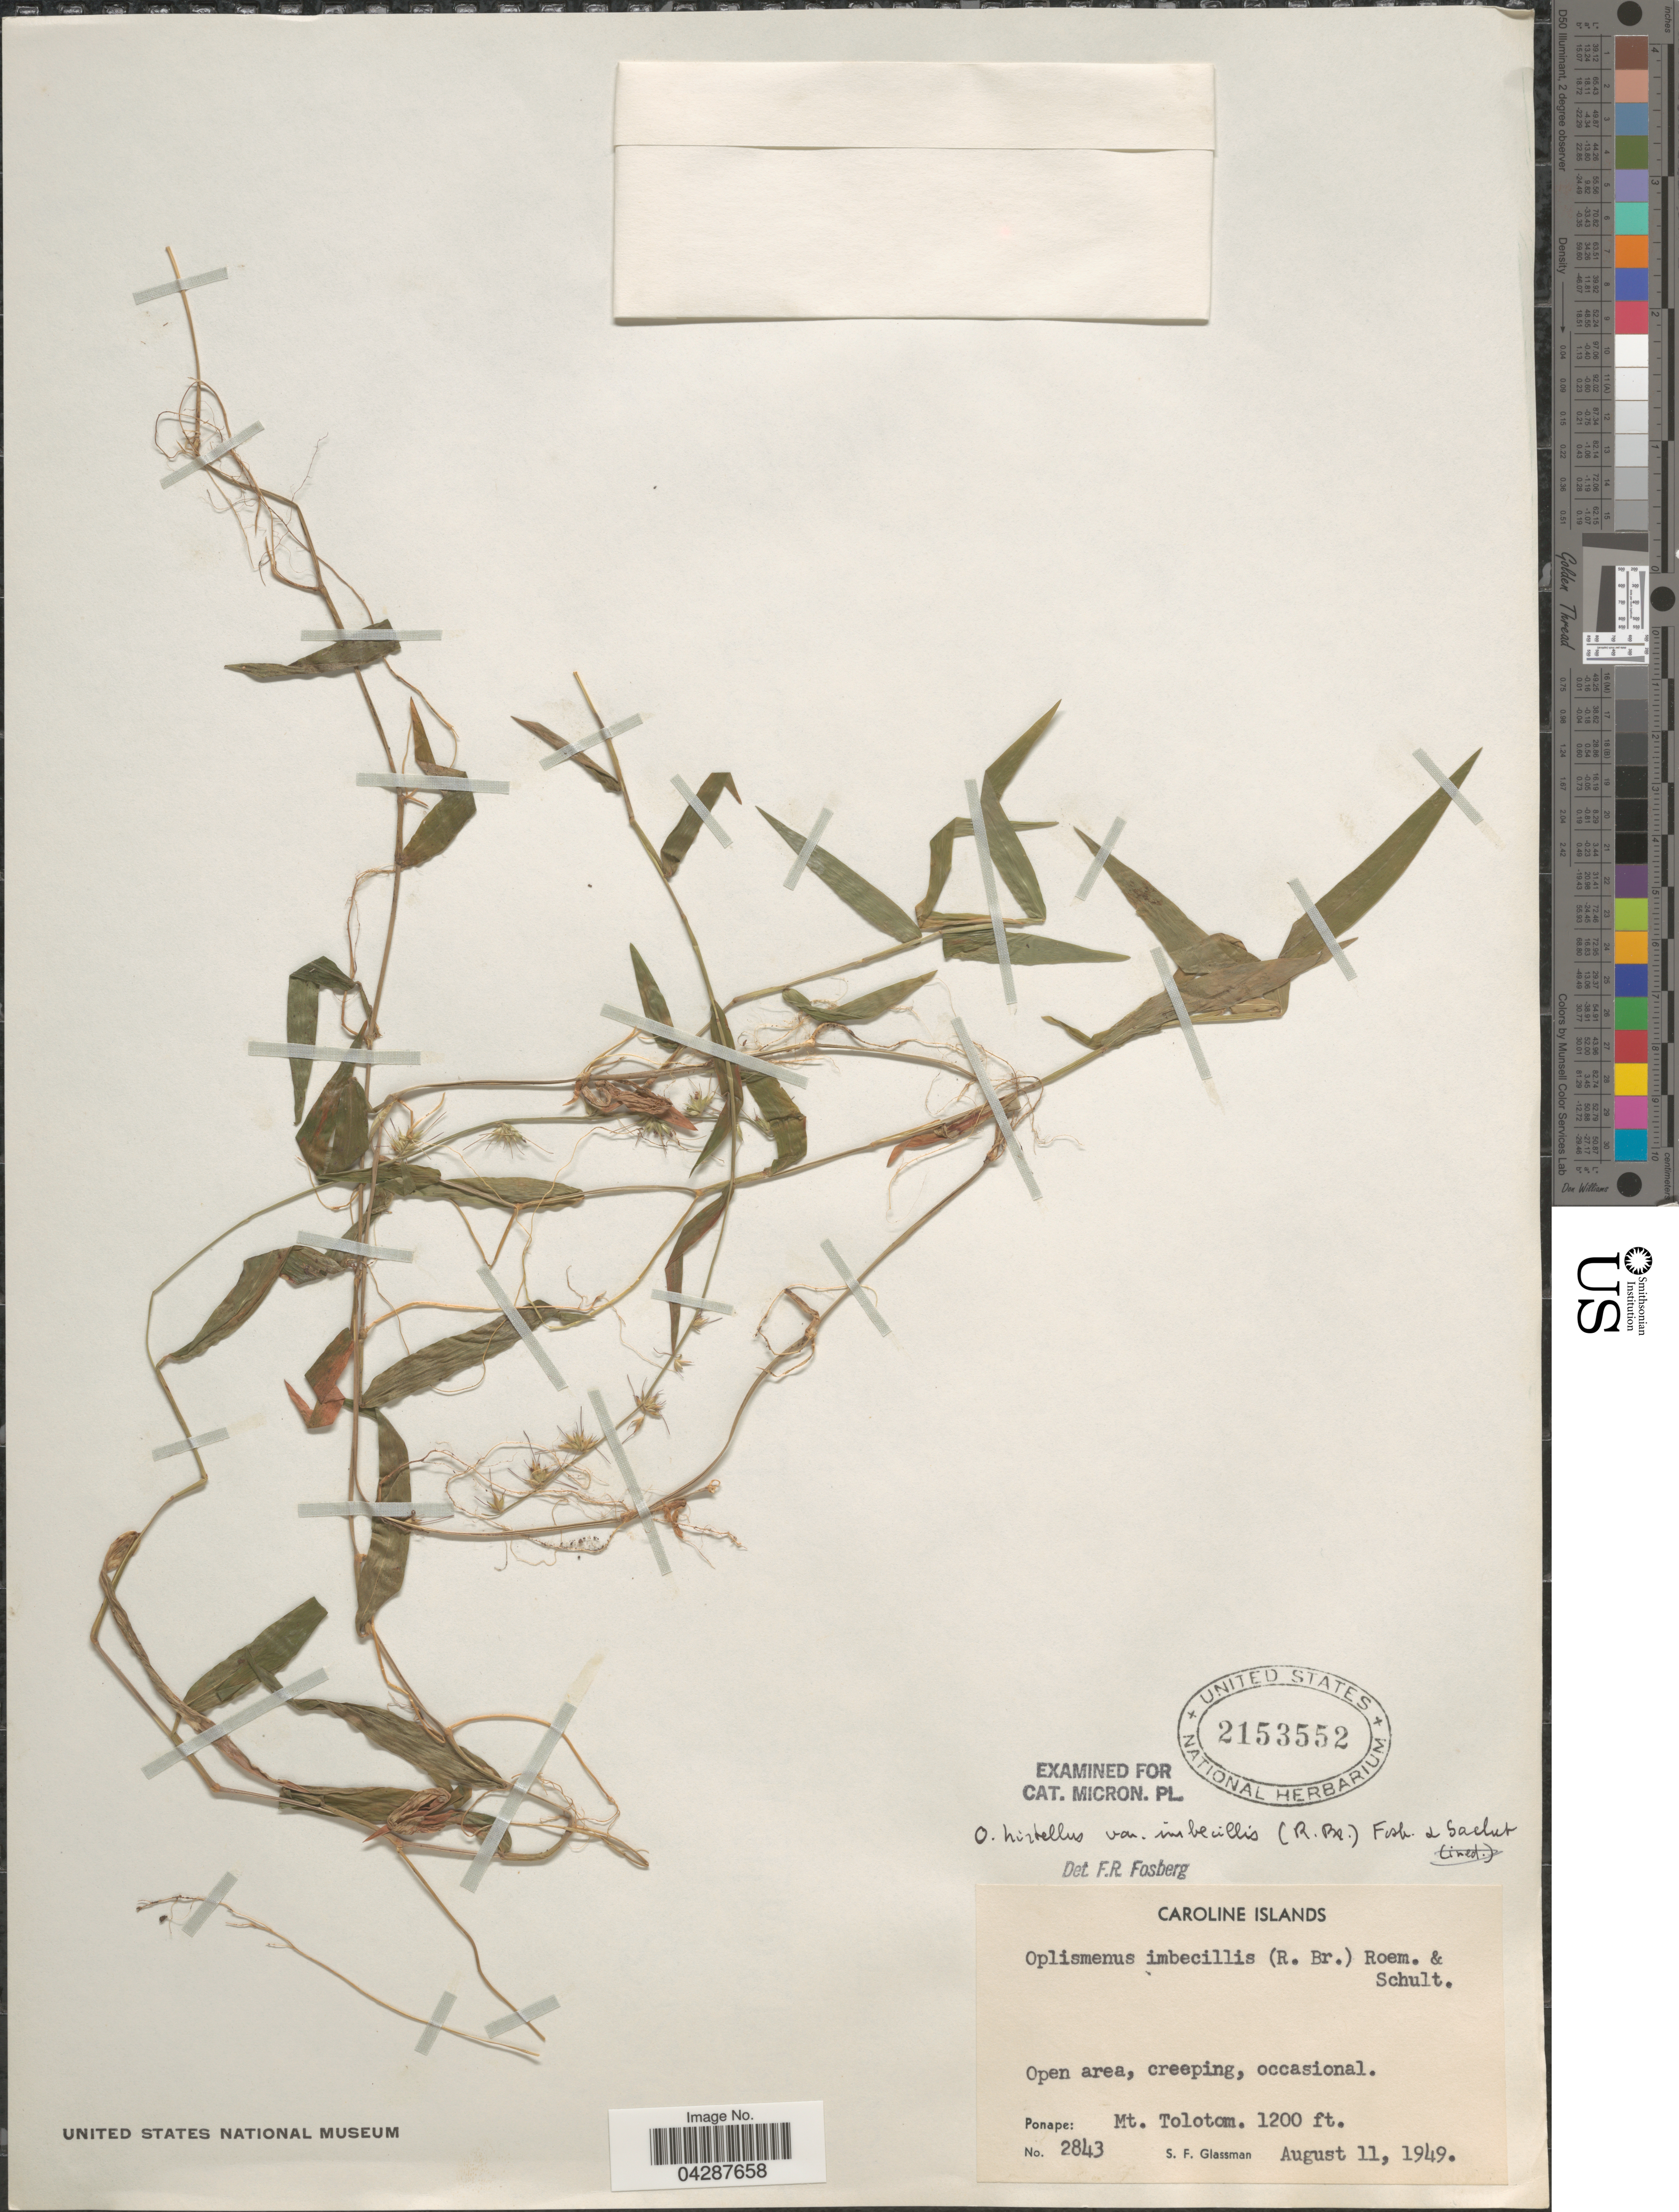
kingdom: Plantae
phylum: Tracheophyta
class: Liliopsida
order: Poales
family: Poaceae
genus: Oplismenus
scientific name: Oplismenus hirtellus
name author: (L.) P. Beauv.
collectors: S. F. Glassman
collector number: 2843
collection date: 1949-08-11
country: Micronesia, Federated States of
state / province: Pohnpei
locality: Caroline Islands. Ponape: Mt. Tolotom.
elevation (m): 366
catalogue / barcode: US 2153552